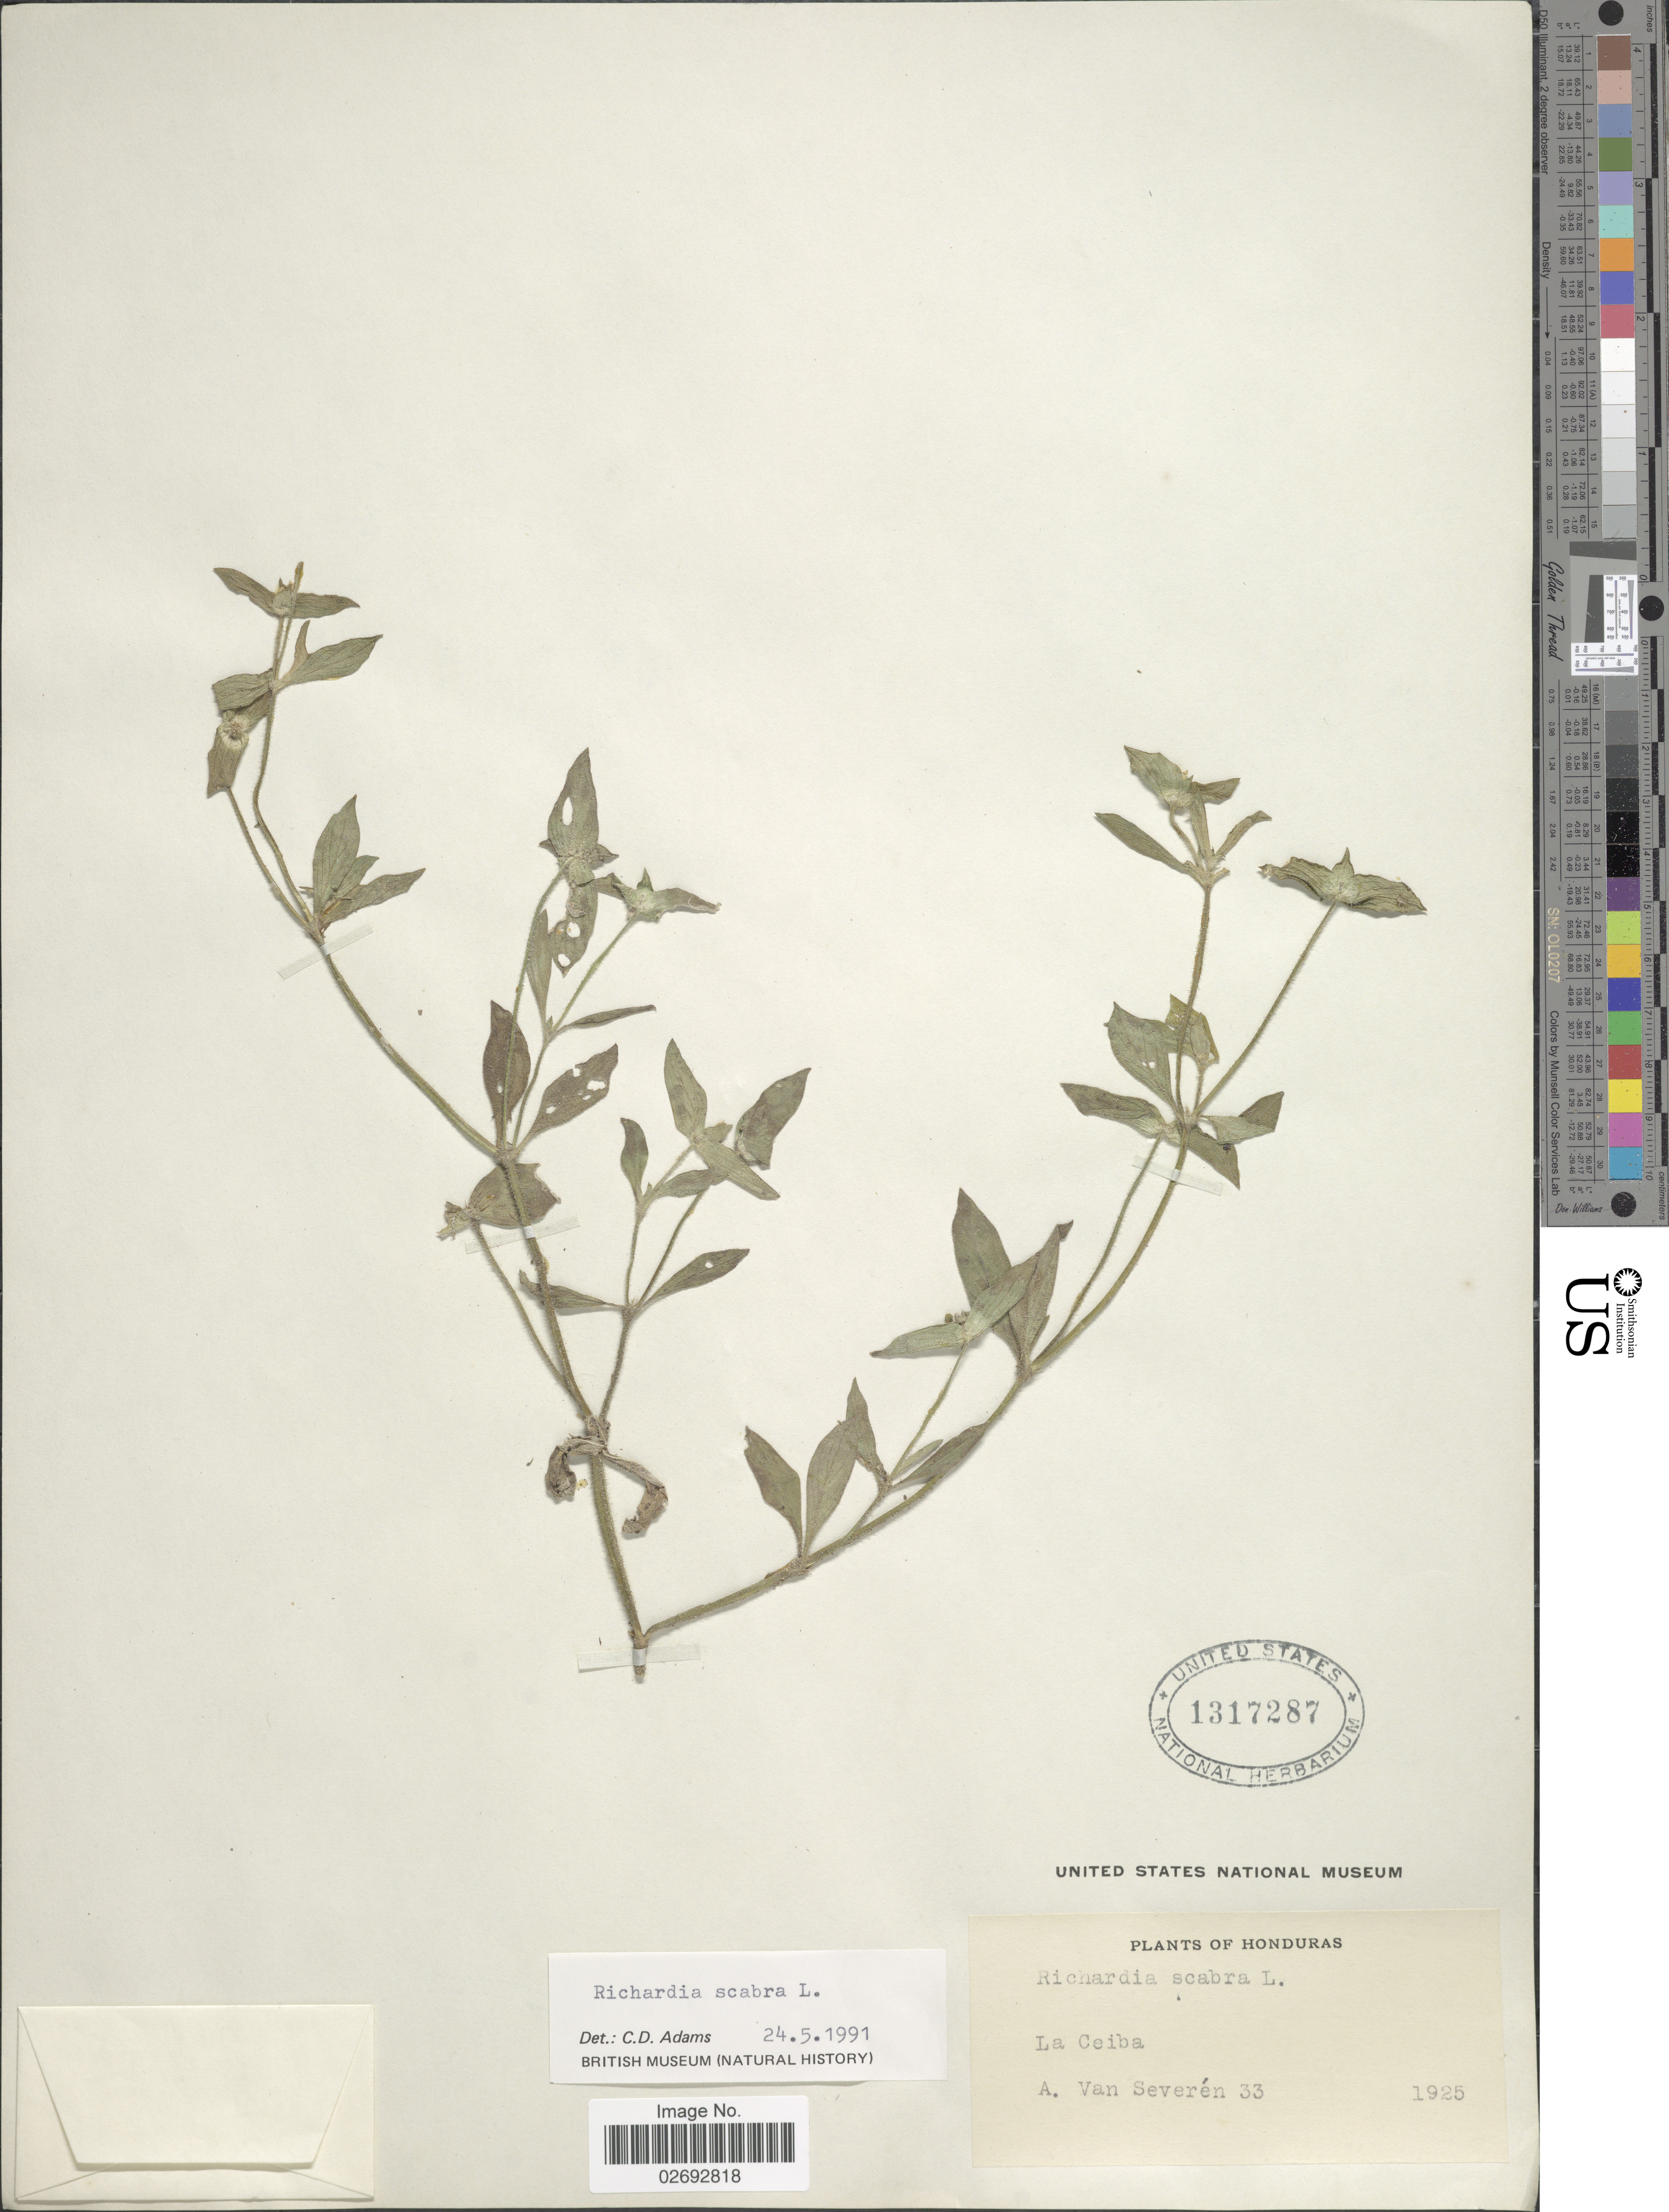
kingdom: Plantae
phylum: Tracheophyta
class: Magnoliopsida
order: Gentianales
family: Rubiaceae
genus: Richardia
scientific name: Richardia scabra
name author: L.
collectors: A. Van Severen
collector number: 33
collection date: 1925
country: Honduras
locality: La Ceiba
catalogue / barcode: US 1317287